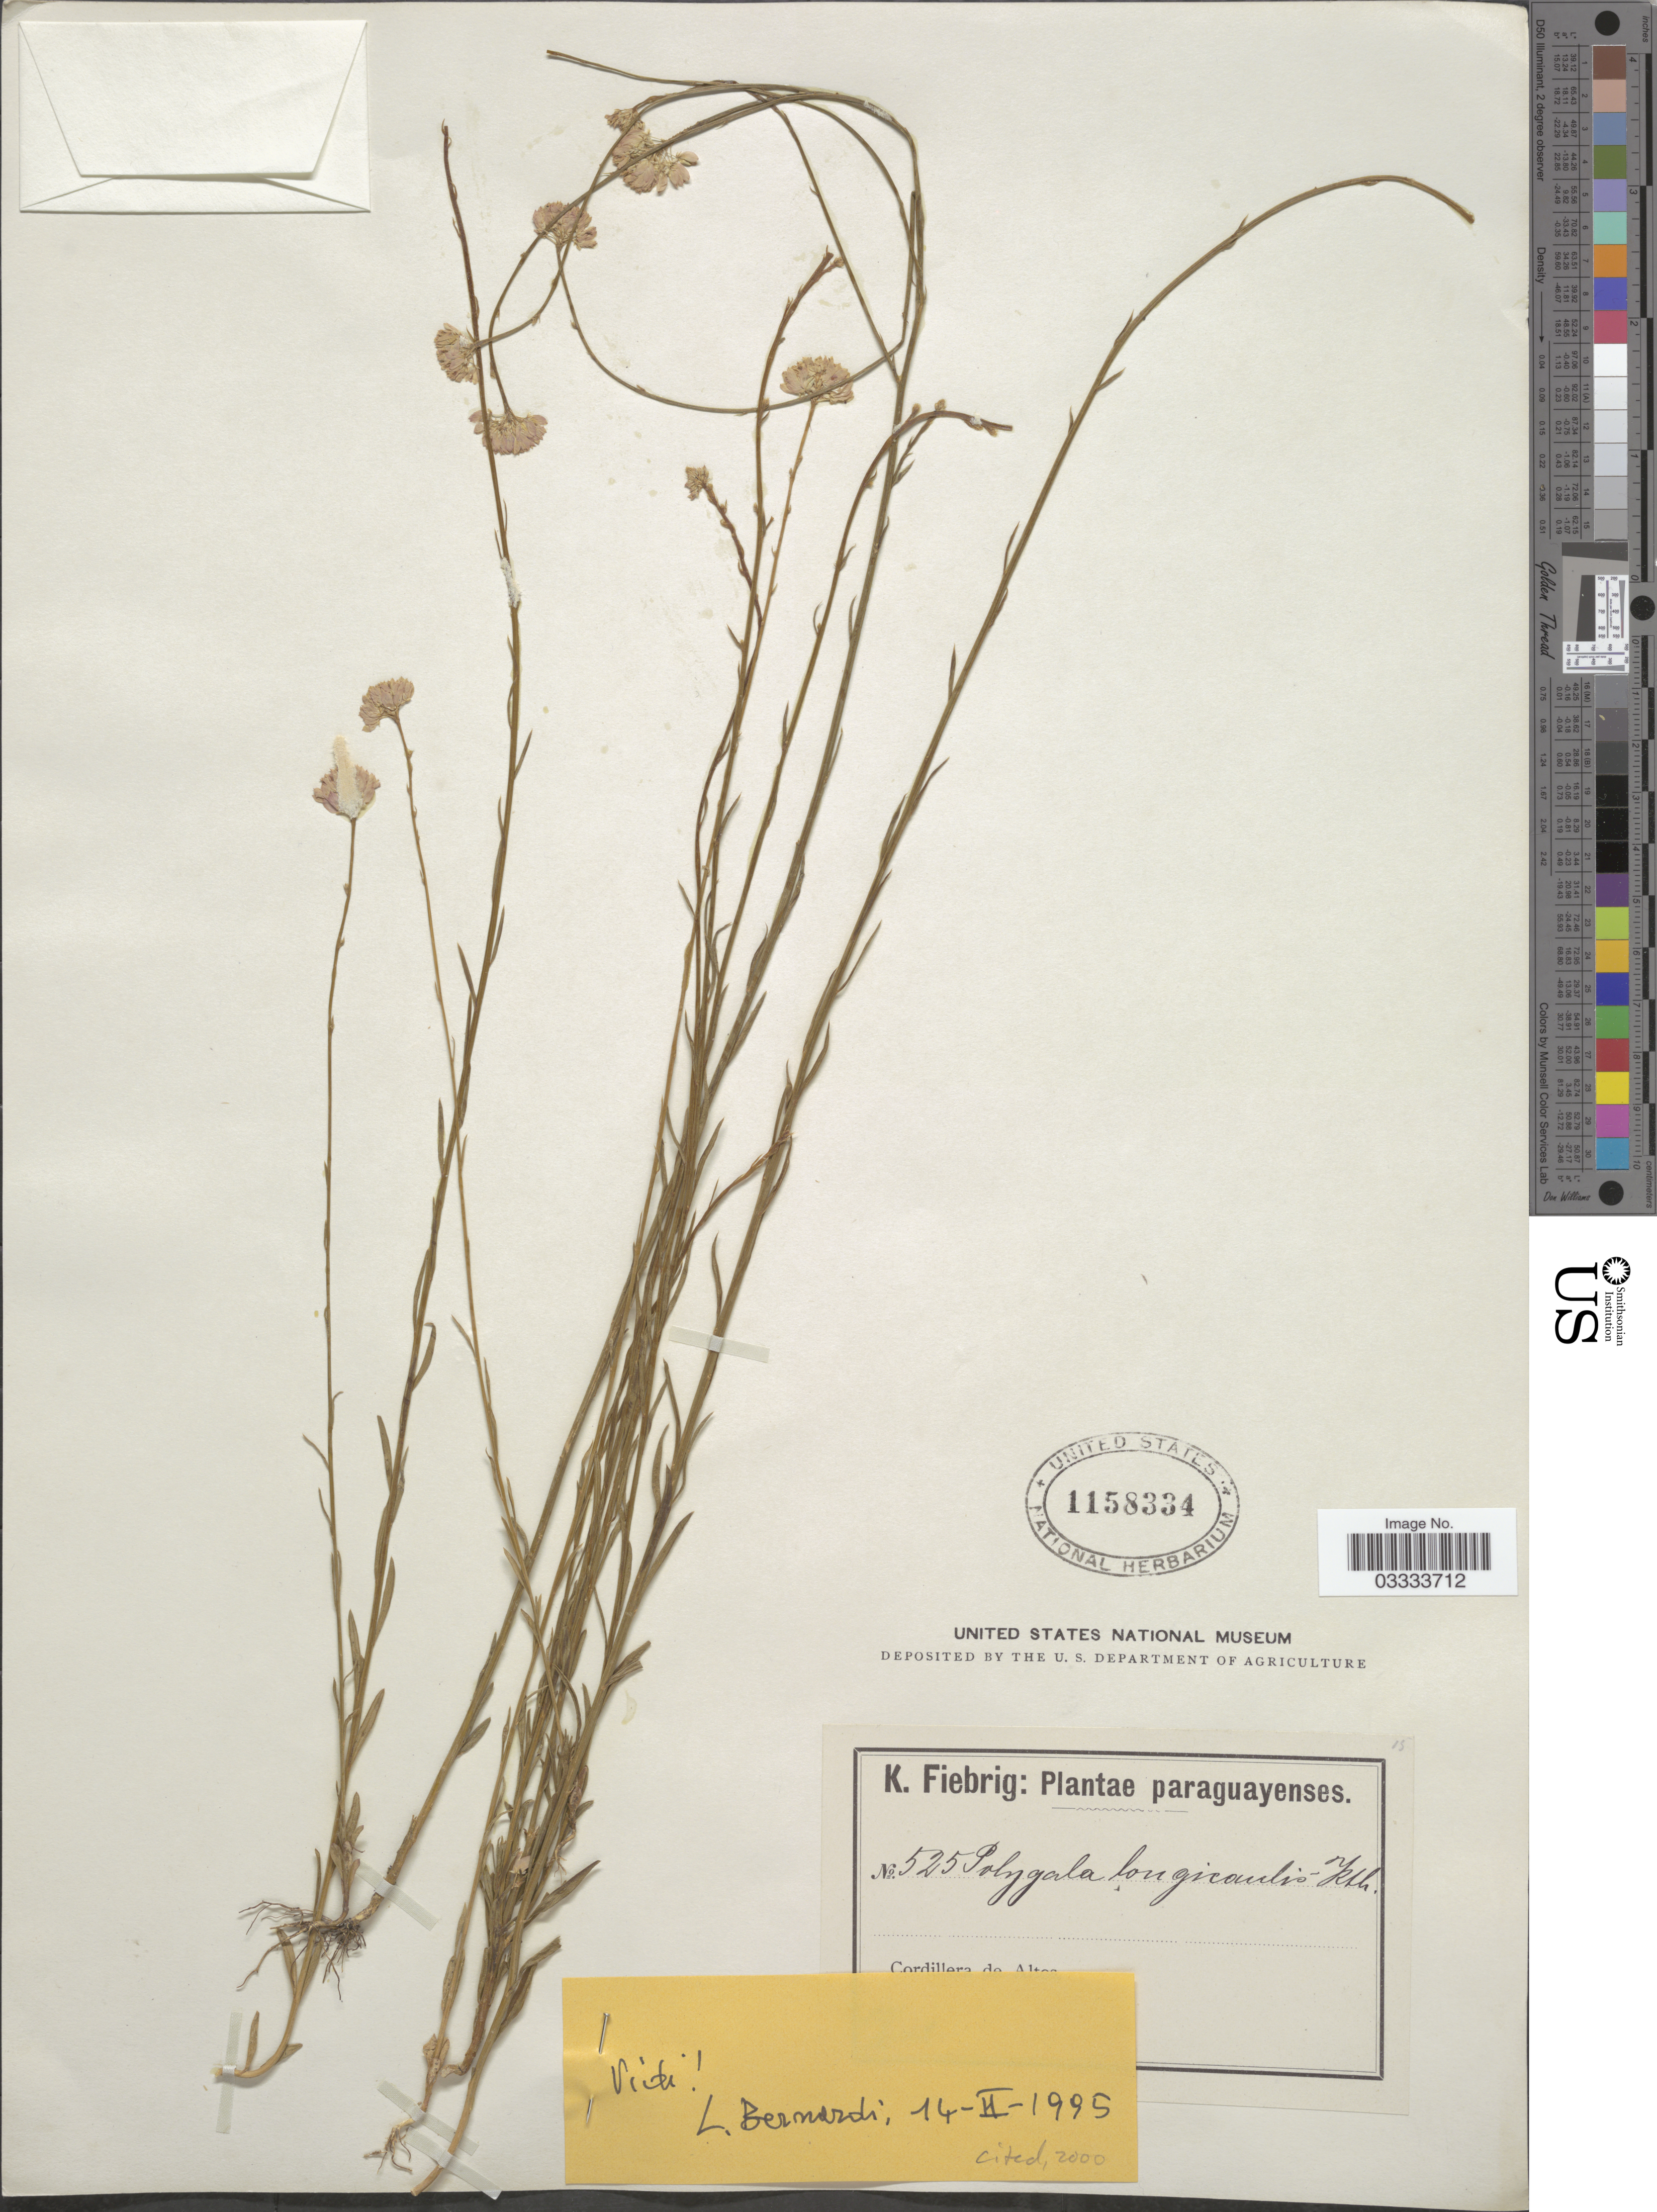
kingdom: Plantae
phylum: Tracheophyta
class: Magnoliopsida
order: Fabales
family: Polygalaceae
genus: Polygala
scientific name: Polygala longicaulis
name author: Kunth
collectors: K. Fiebrig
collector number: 525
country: Paraguay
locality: Cordillera de A [illegible text].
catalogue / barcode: US 1158334